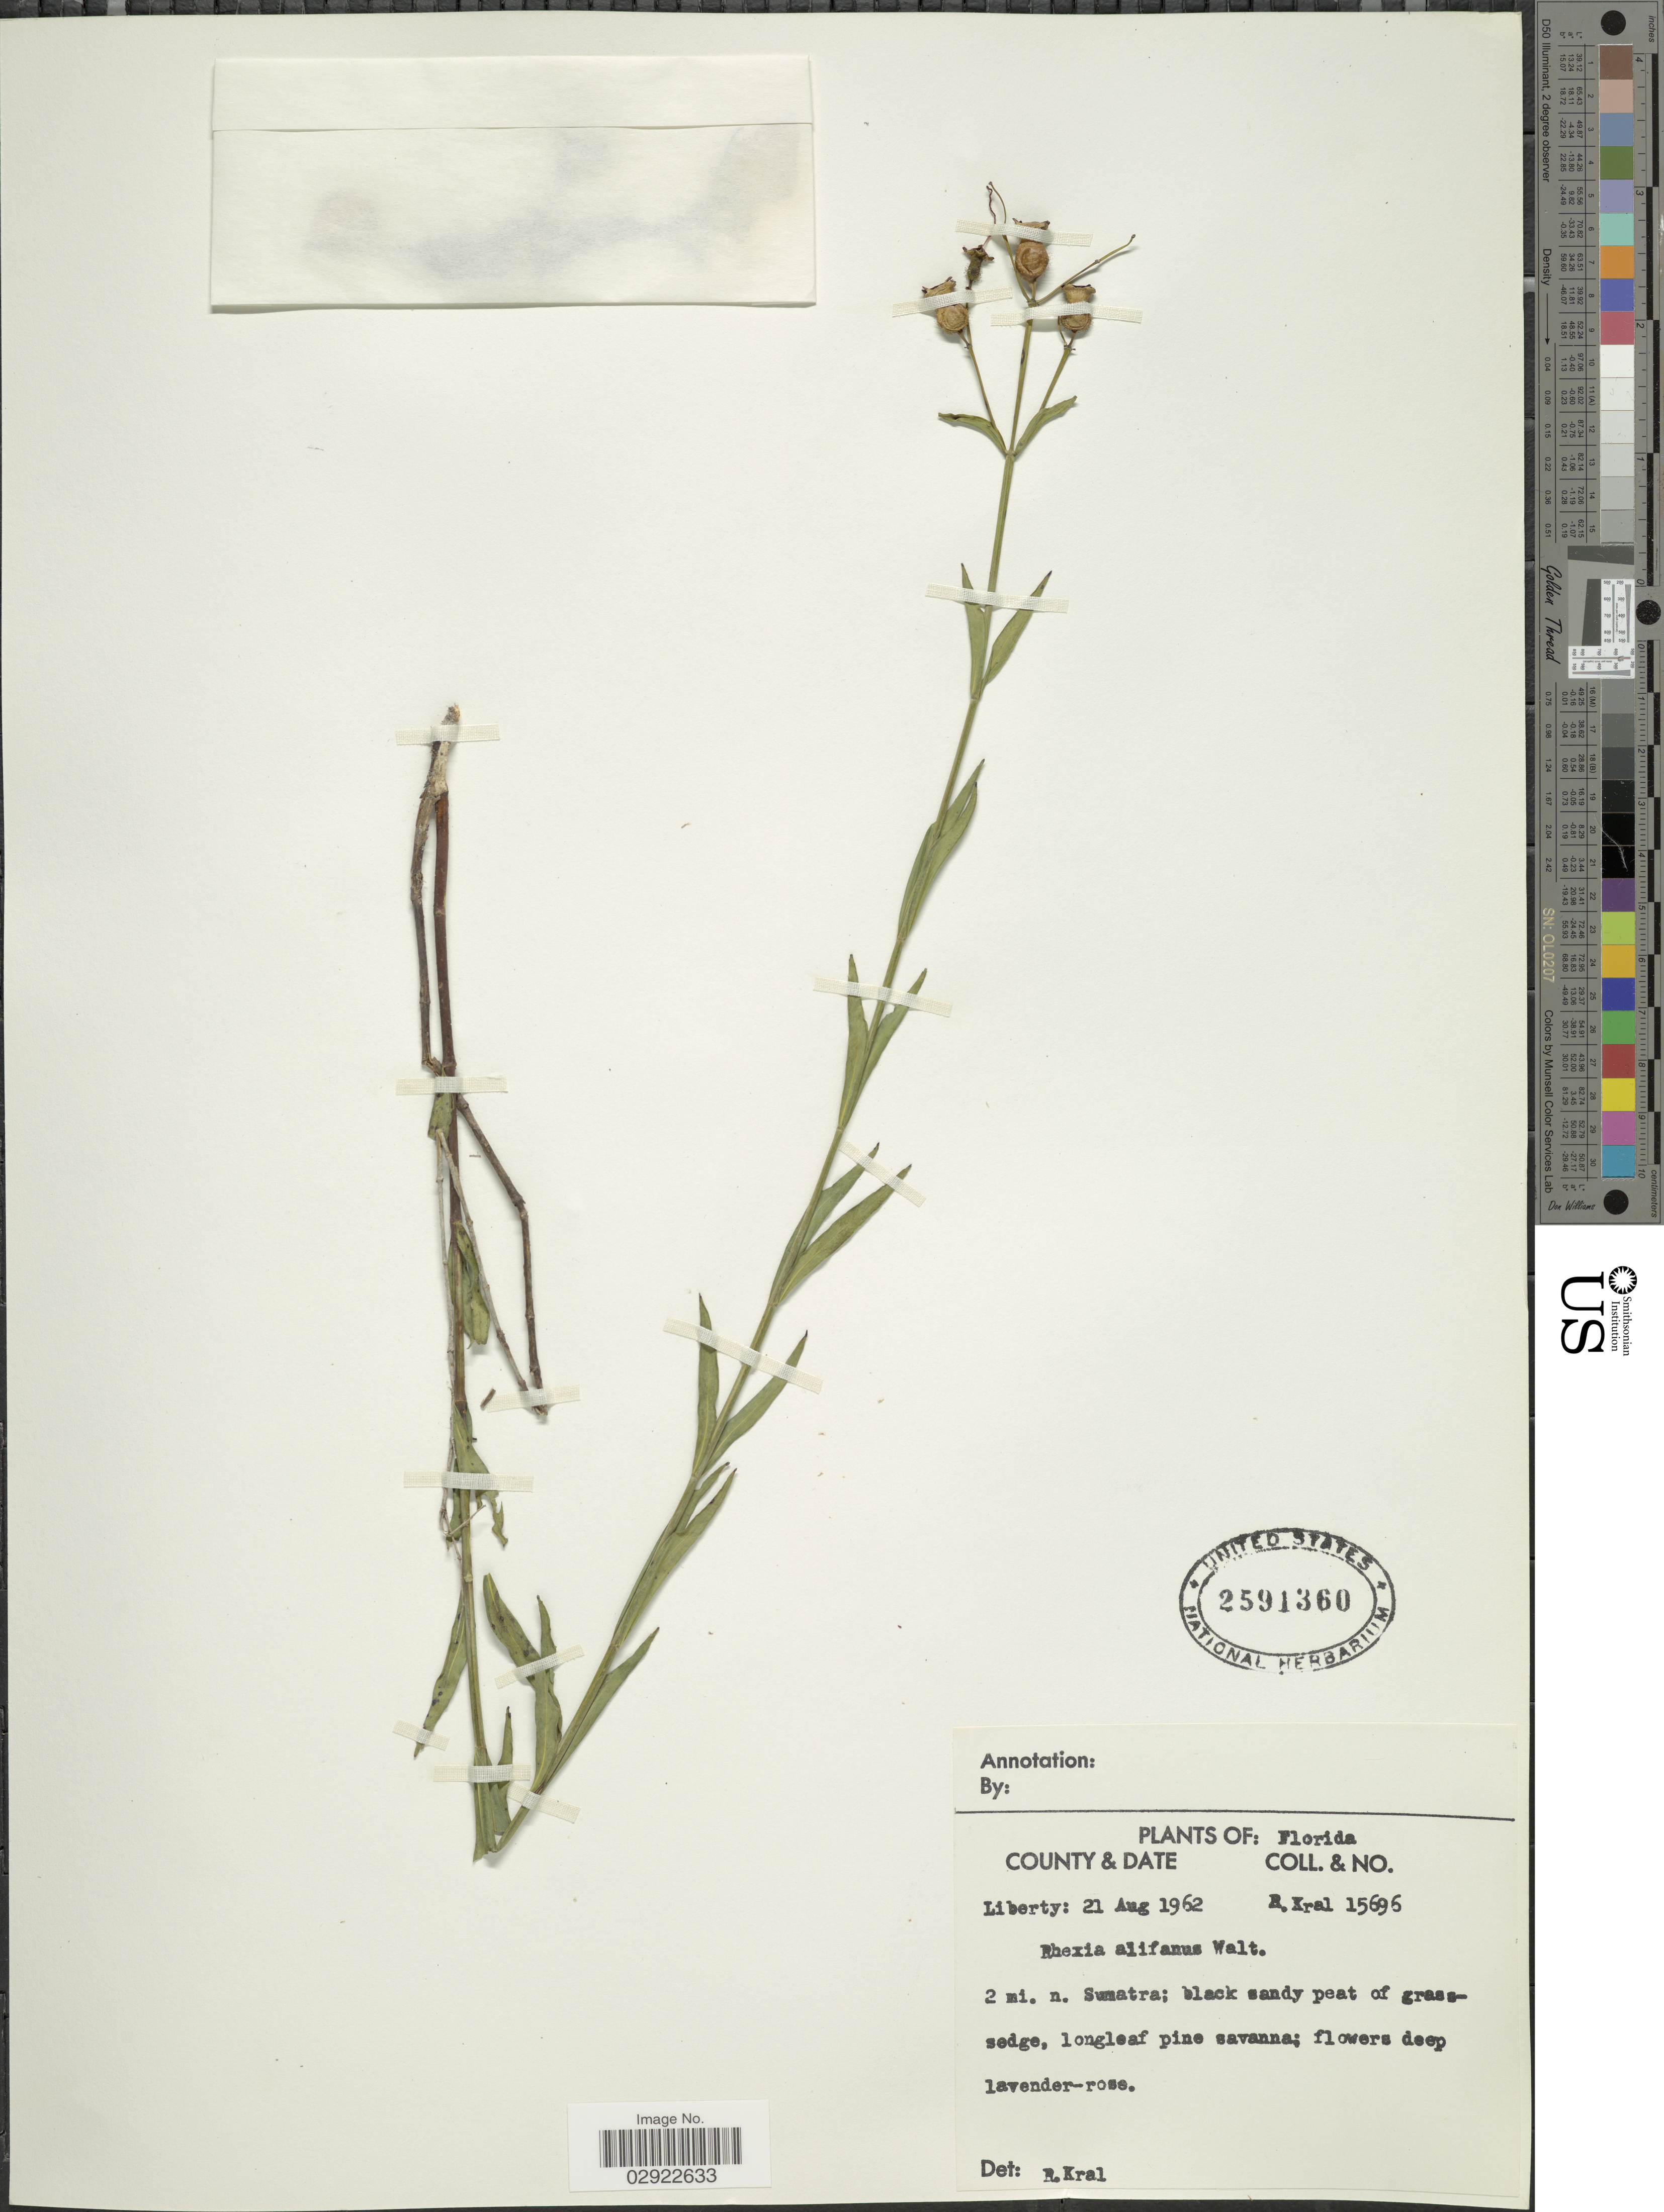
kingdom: Plantae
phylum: Tracheophyta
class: Magnoliopsida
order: Myrtales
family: Melastomataceae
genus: Rhexia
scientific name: Rhexia alifanus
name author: Walter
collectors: R. Kral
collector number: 15696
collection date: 1962-08-21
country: United States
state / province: Florida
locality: Liberty County, 2 mi. n. Sumatra.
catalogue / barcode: US 2591360